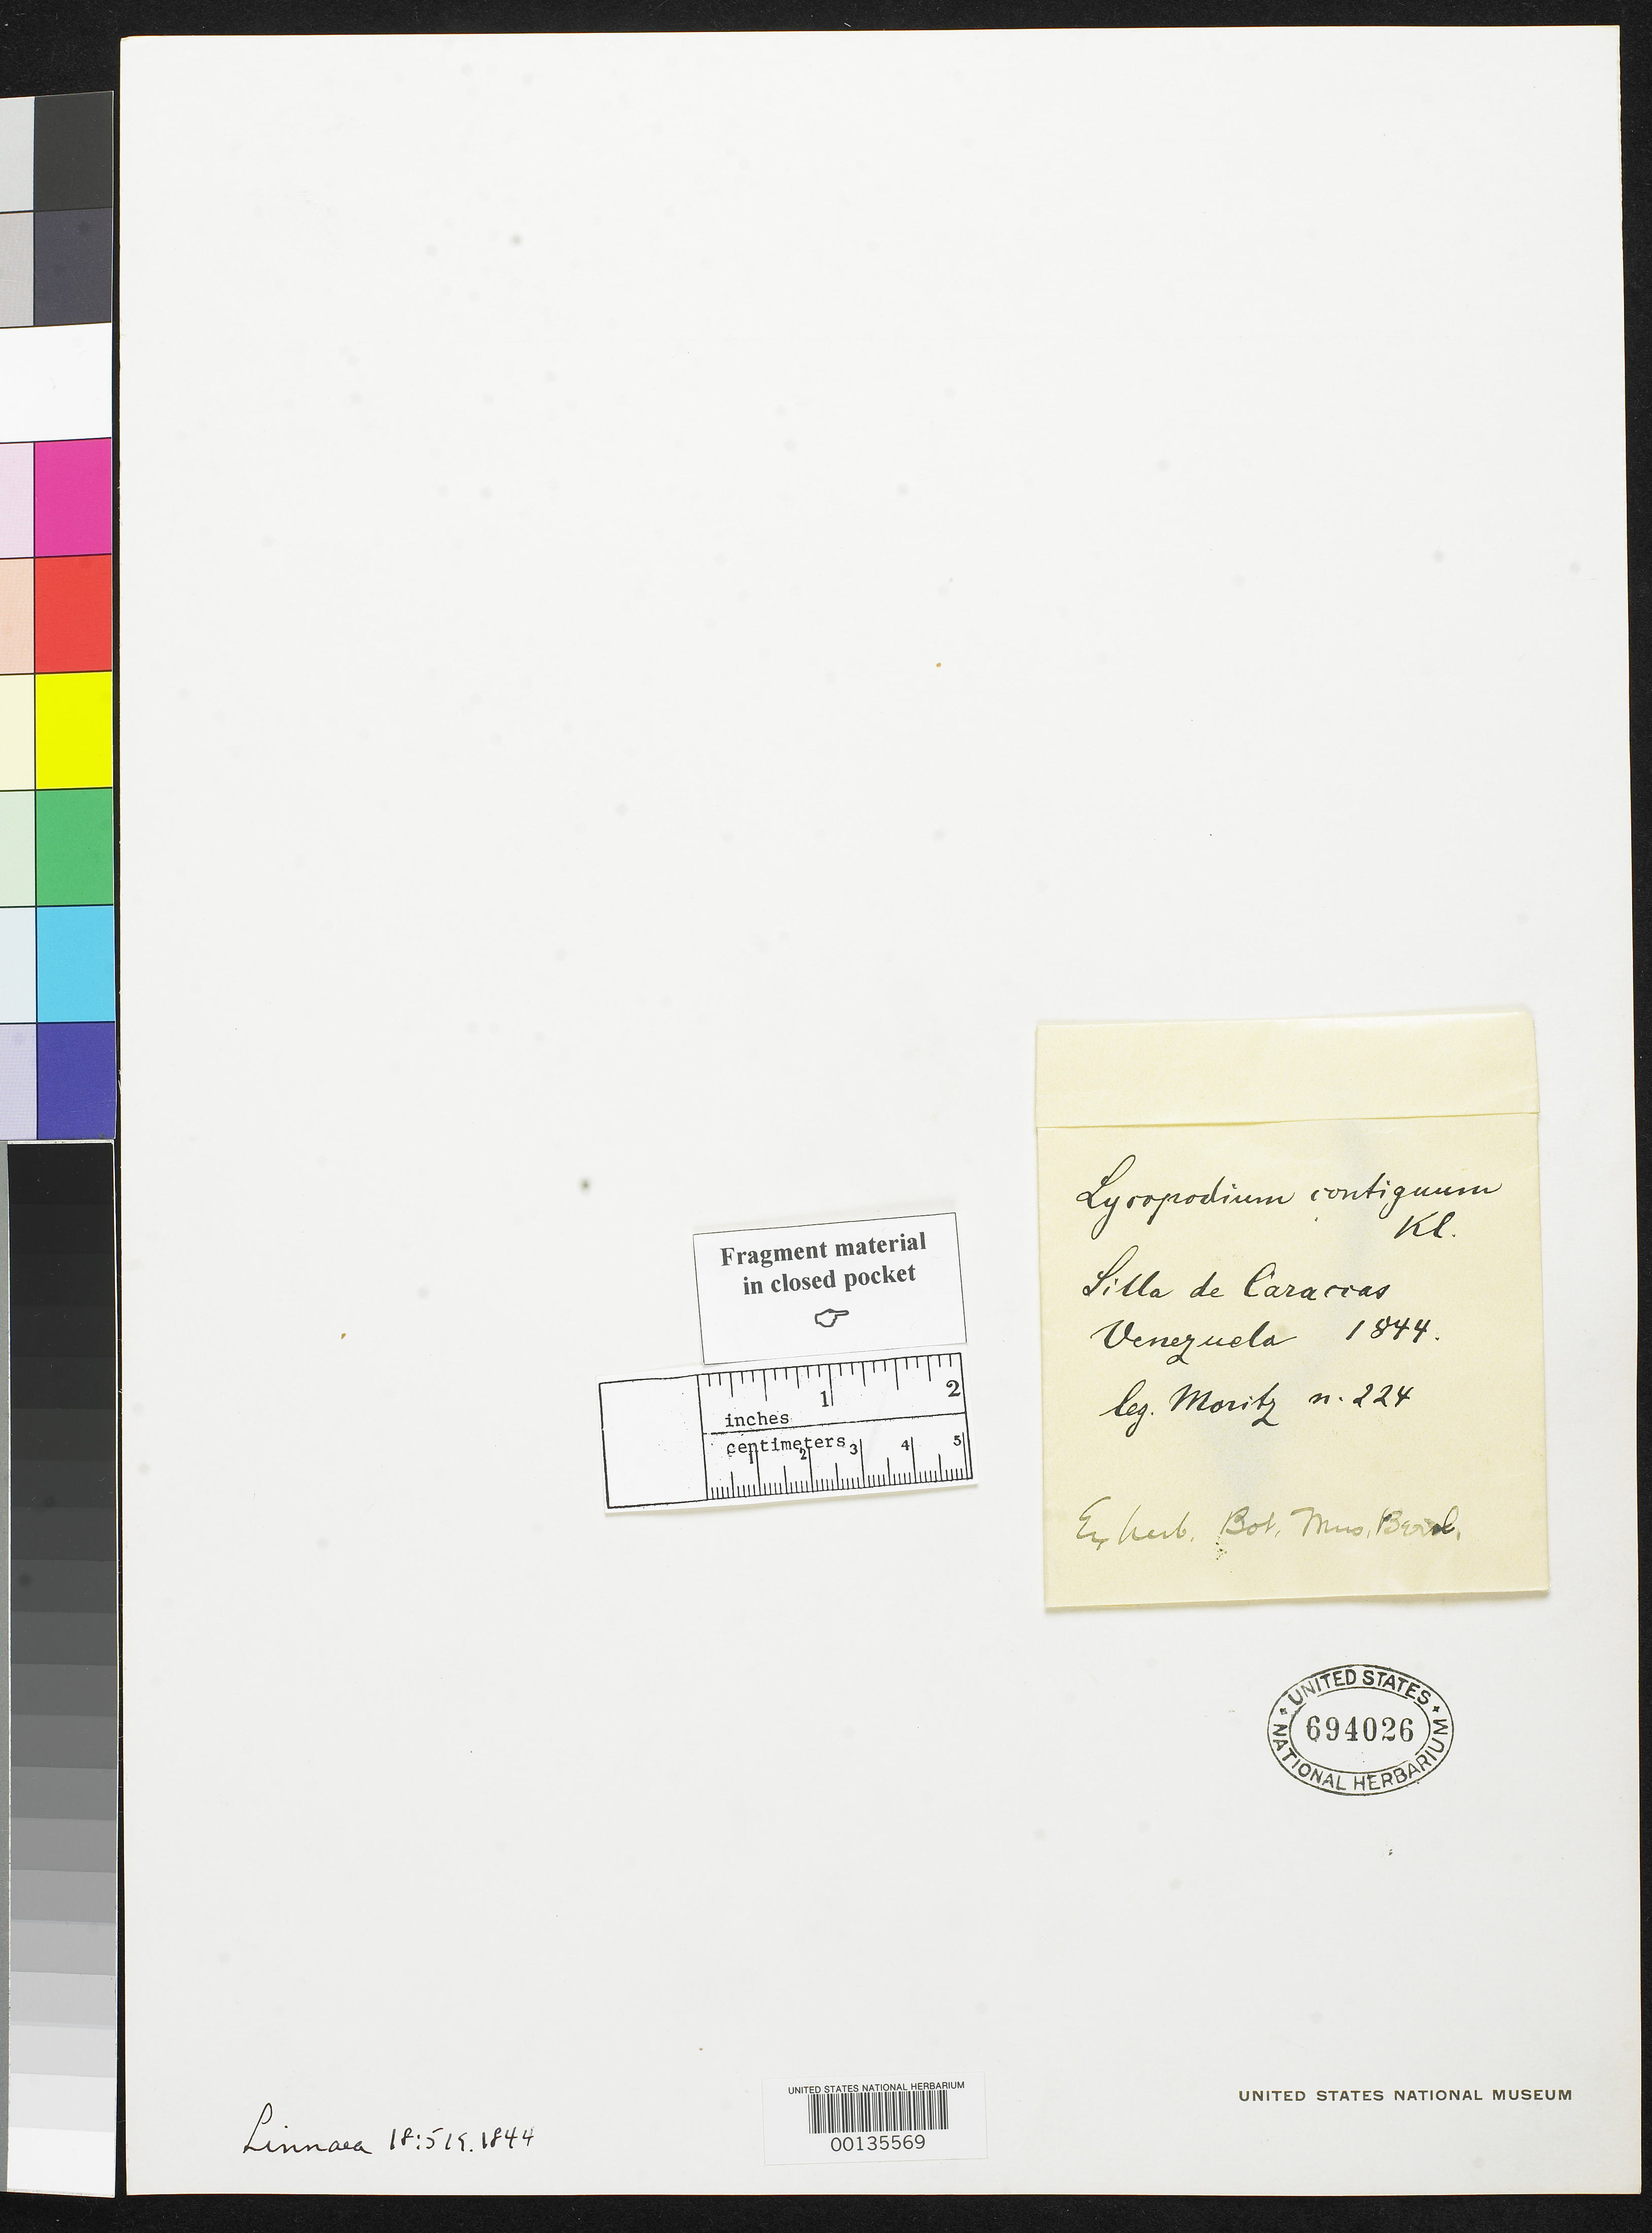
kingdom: Plantae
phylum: Tracheophyta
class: Lycopodiopsida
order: Lycopodiales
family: Lycopodiaceae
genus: Lycopodium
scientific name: Lycopodium contiguum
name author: Klotzsch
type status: Syntype Fragment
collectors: A. Moritz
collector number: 224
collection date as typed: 1844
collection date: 1844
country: Venezuela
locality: Lilla de Caracas.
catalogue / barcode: US 694026